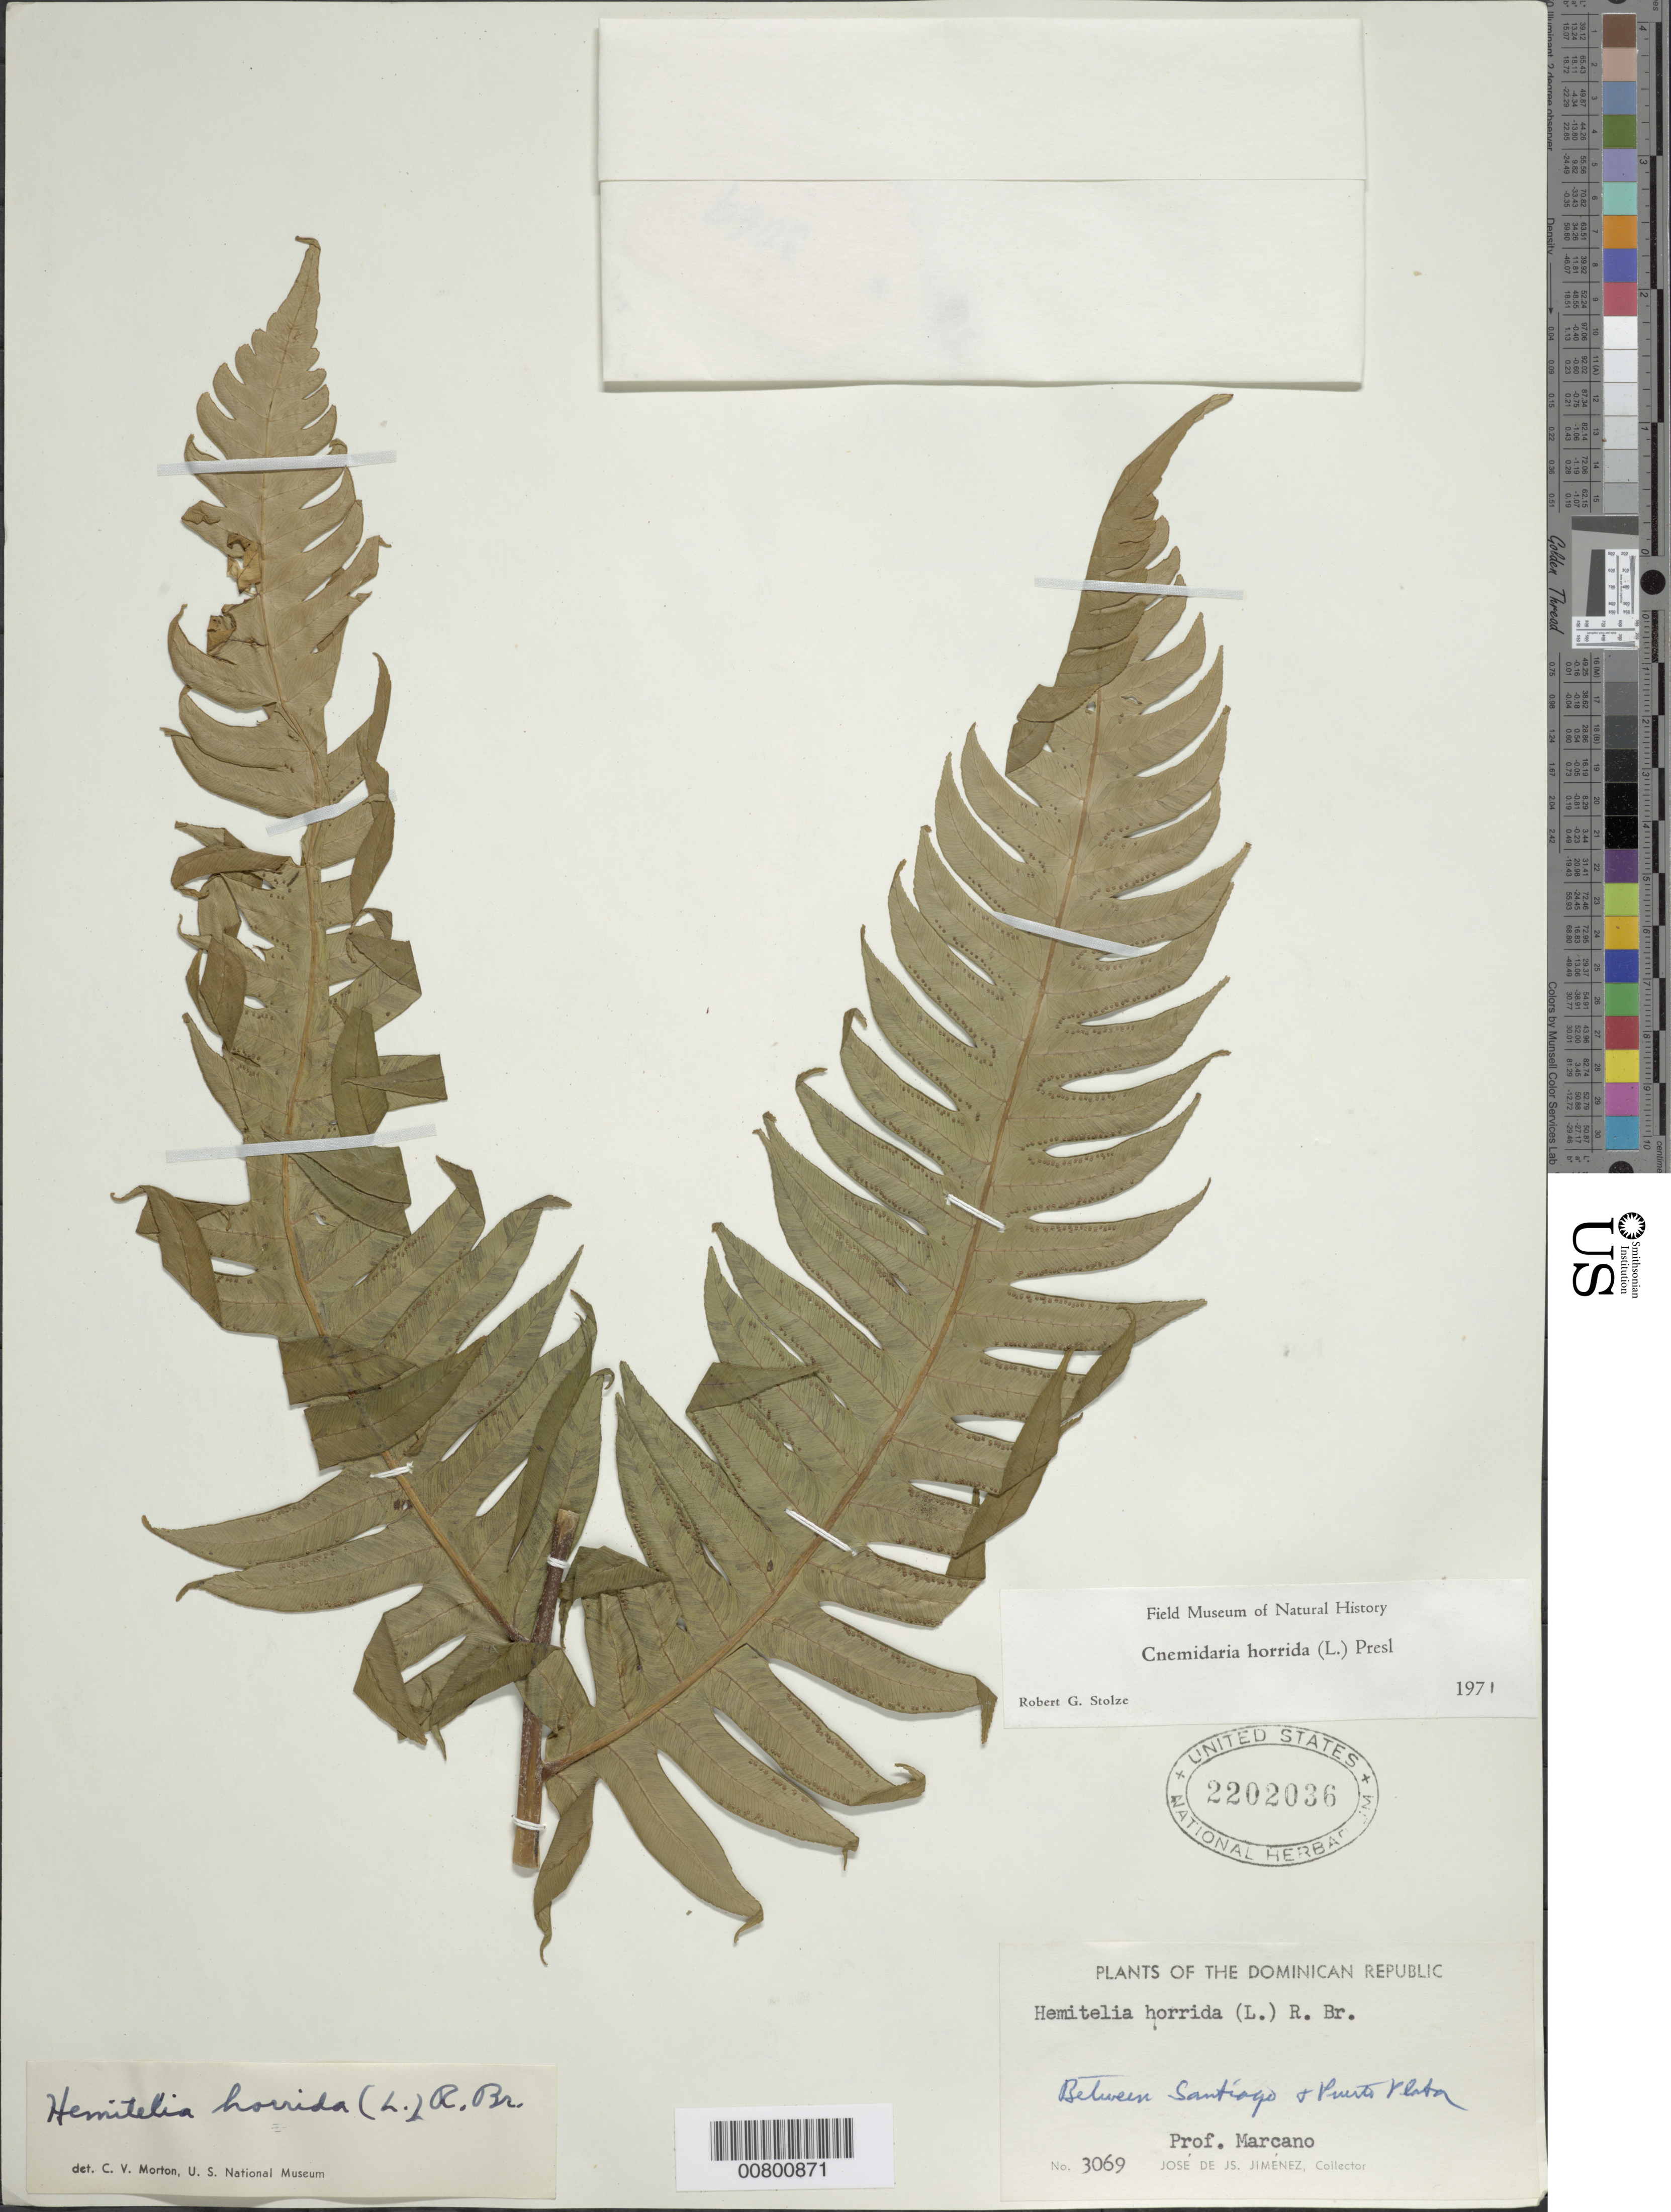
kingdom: Plantae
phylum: Tracheophyta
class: Polypodiopsida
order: Cyatheales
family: Cyatheaceae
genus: Cyathea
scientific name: Cyathea horrida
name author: (L.) Sm.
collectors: E. J. Marcano F. & J. J. Jiménez Almonte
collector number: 3069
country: Dominican Republic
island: Hispaniola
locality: Santiago to Puerto Plata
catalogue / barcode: US 2202036